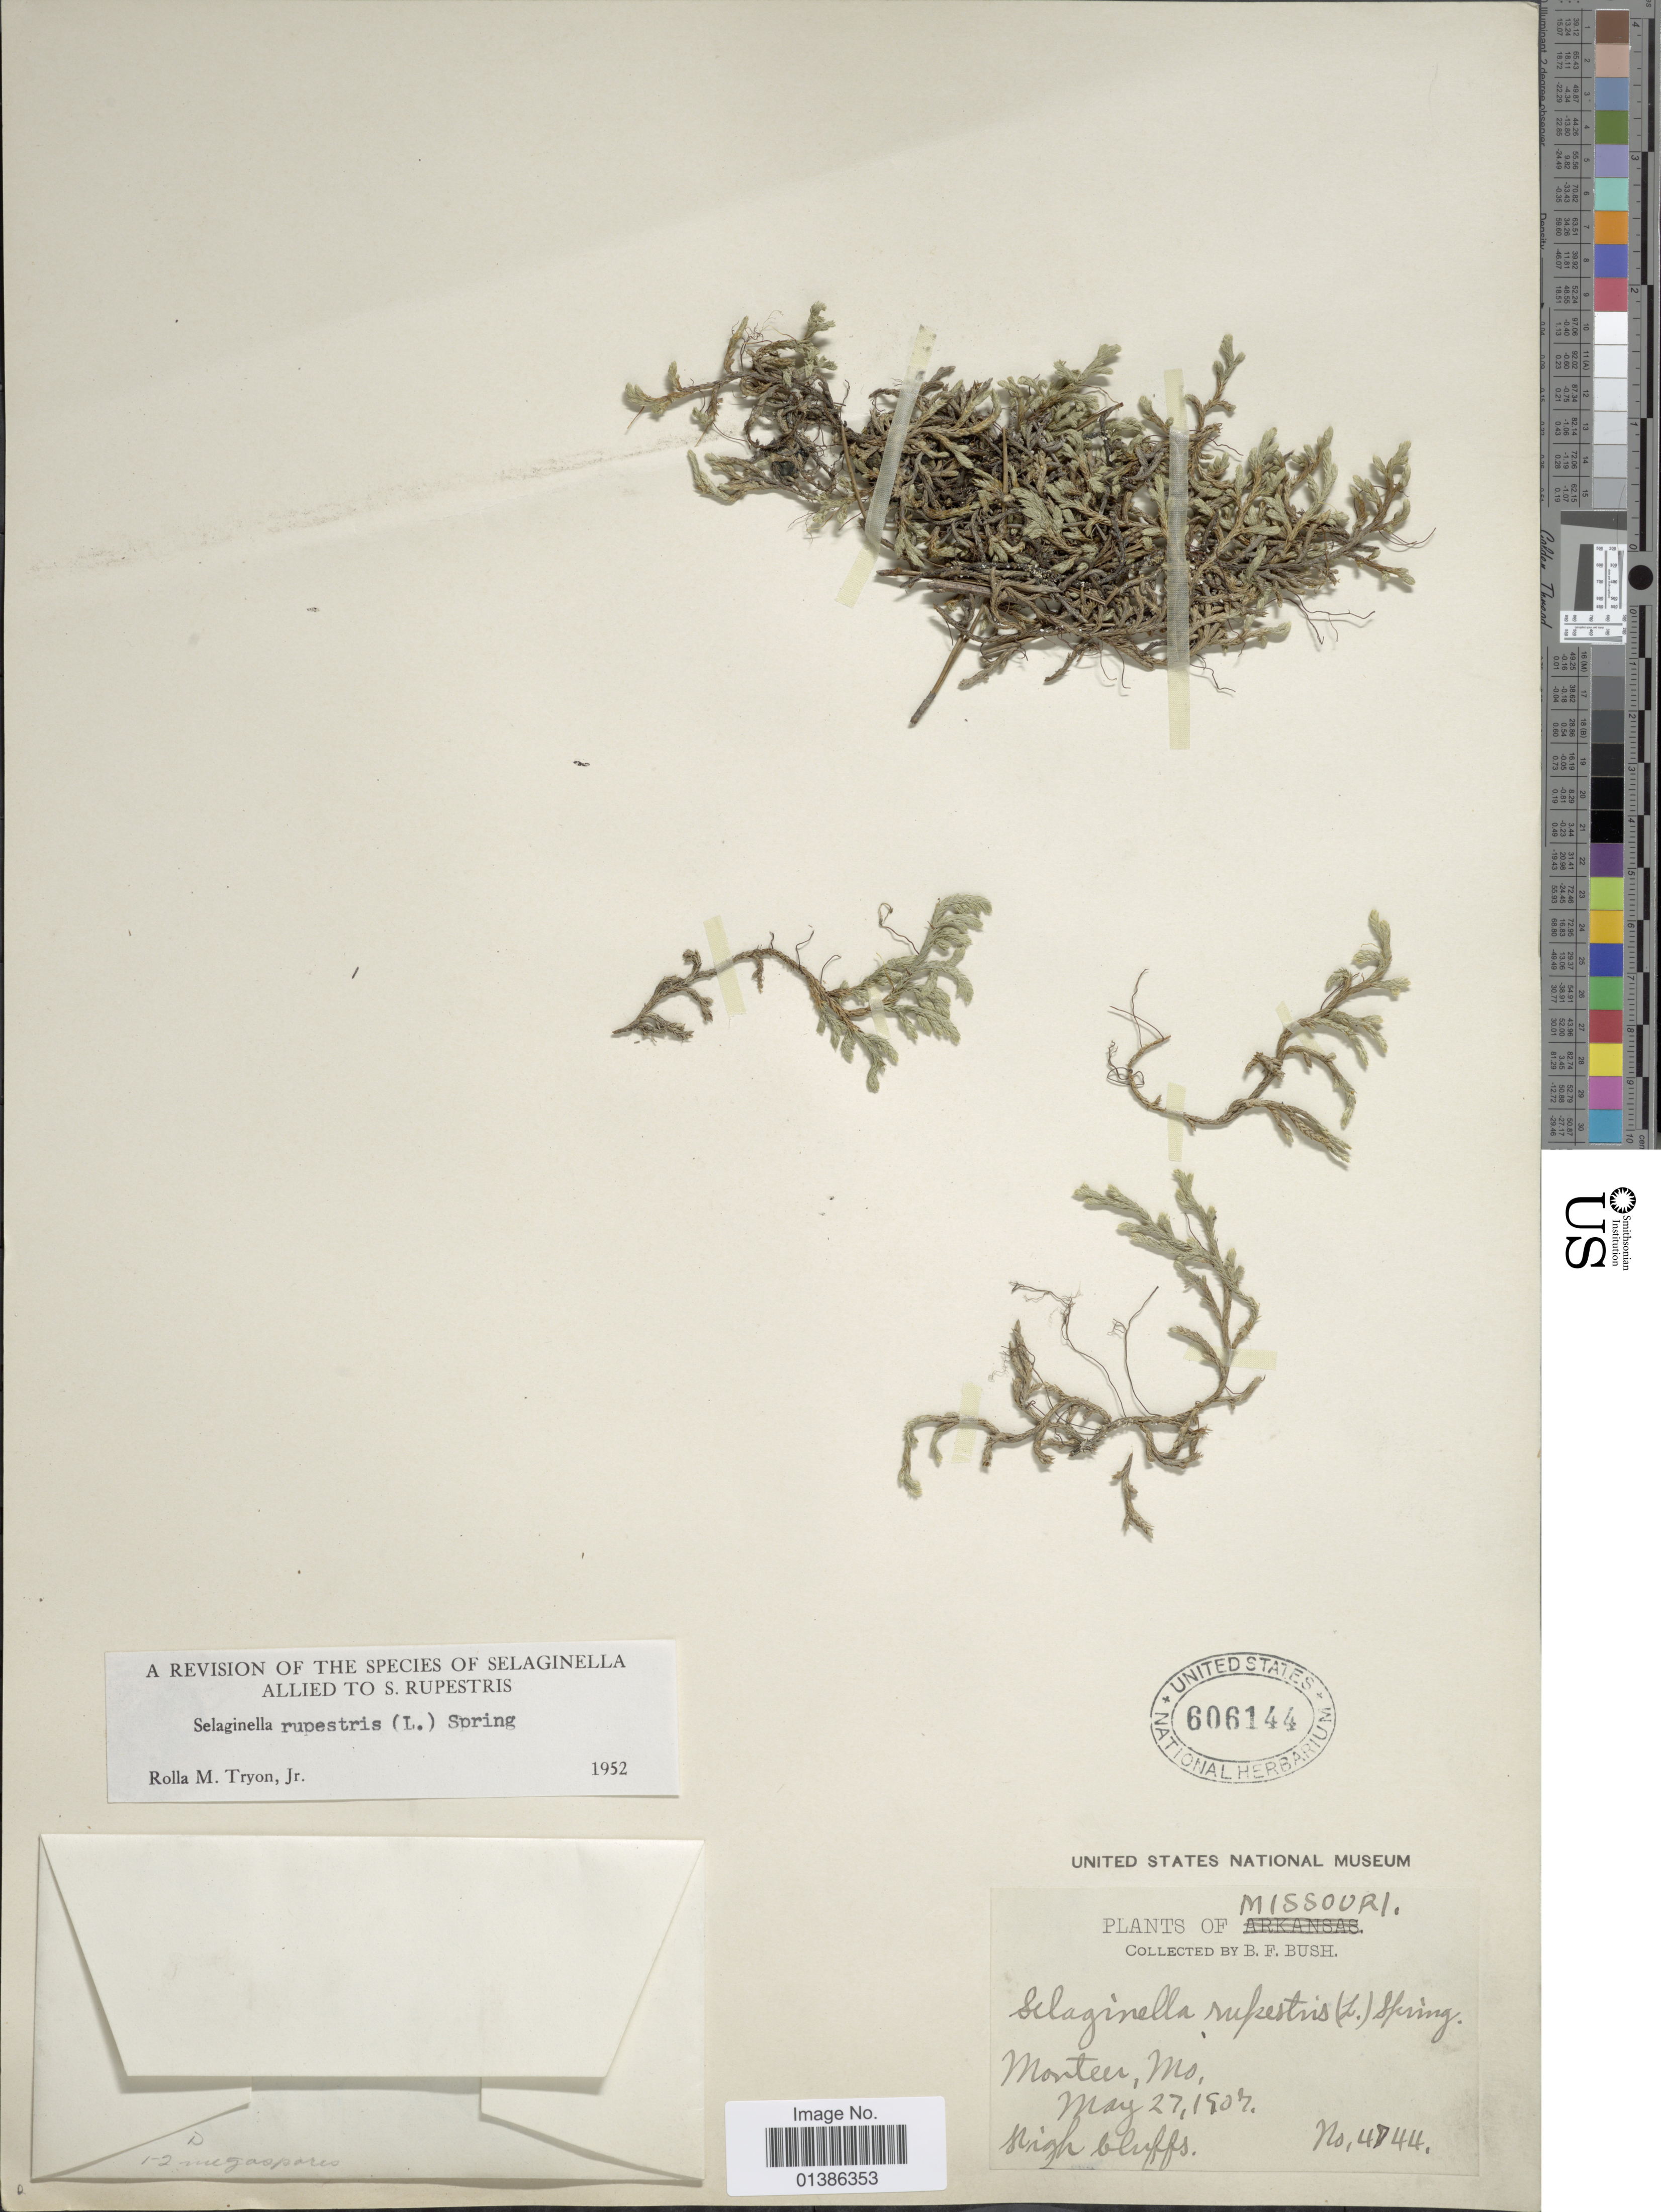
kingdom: Plantae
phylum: Tracheophyta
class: Lycopodiopsida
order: Selaginellales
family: Selaginellaceae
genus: Selaginella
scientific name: Selaginella rupestris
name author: (L.) Spring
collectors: B. F. Bush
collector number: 4744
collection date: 1907-05-27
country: United States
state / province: Missouri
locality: Monteer.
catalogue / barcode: US 606144